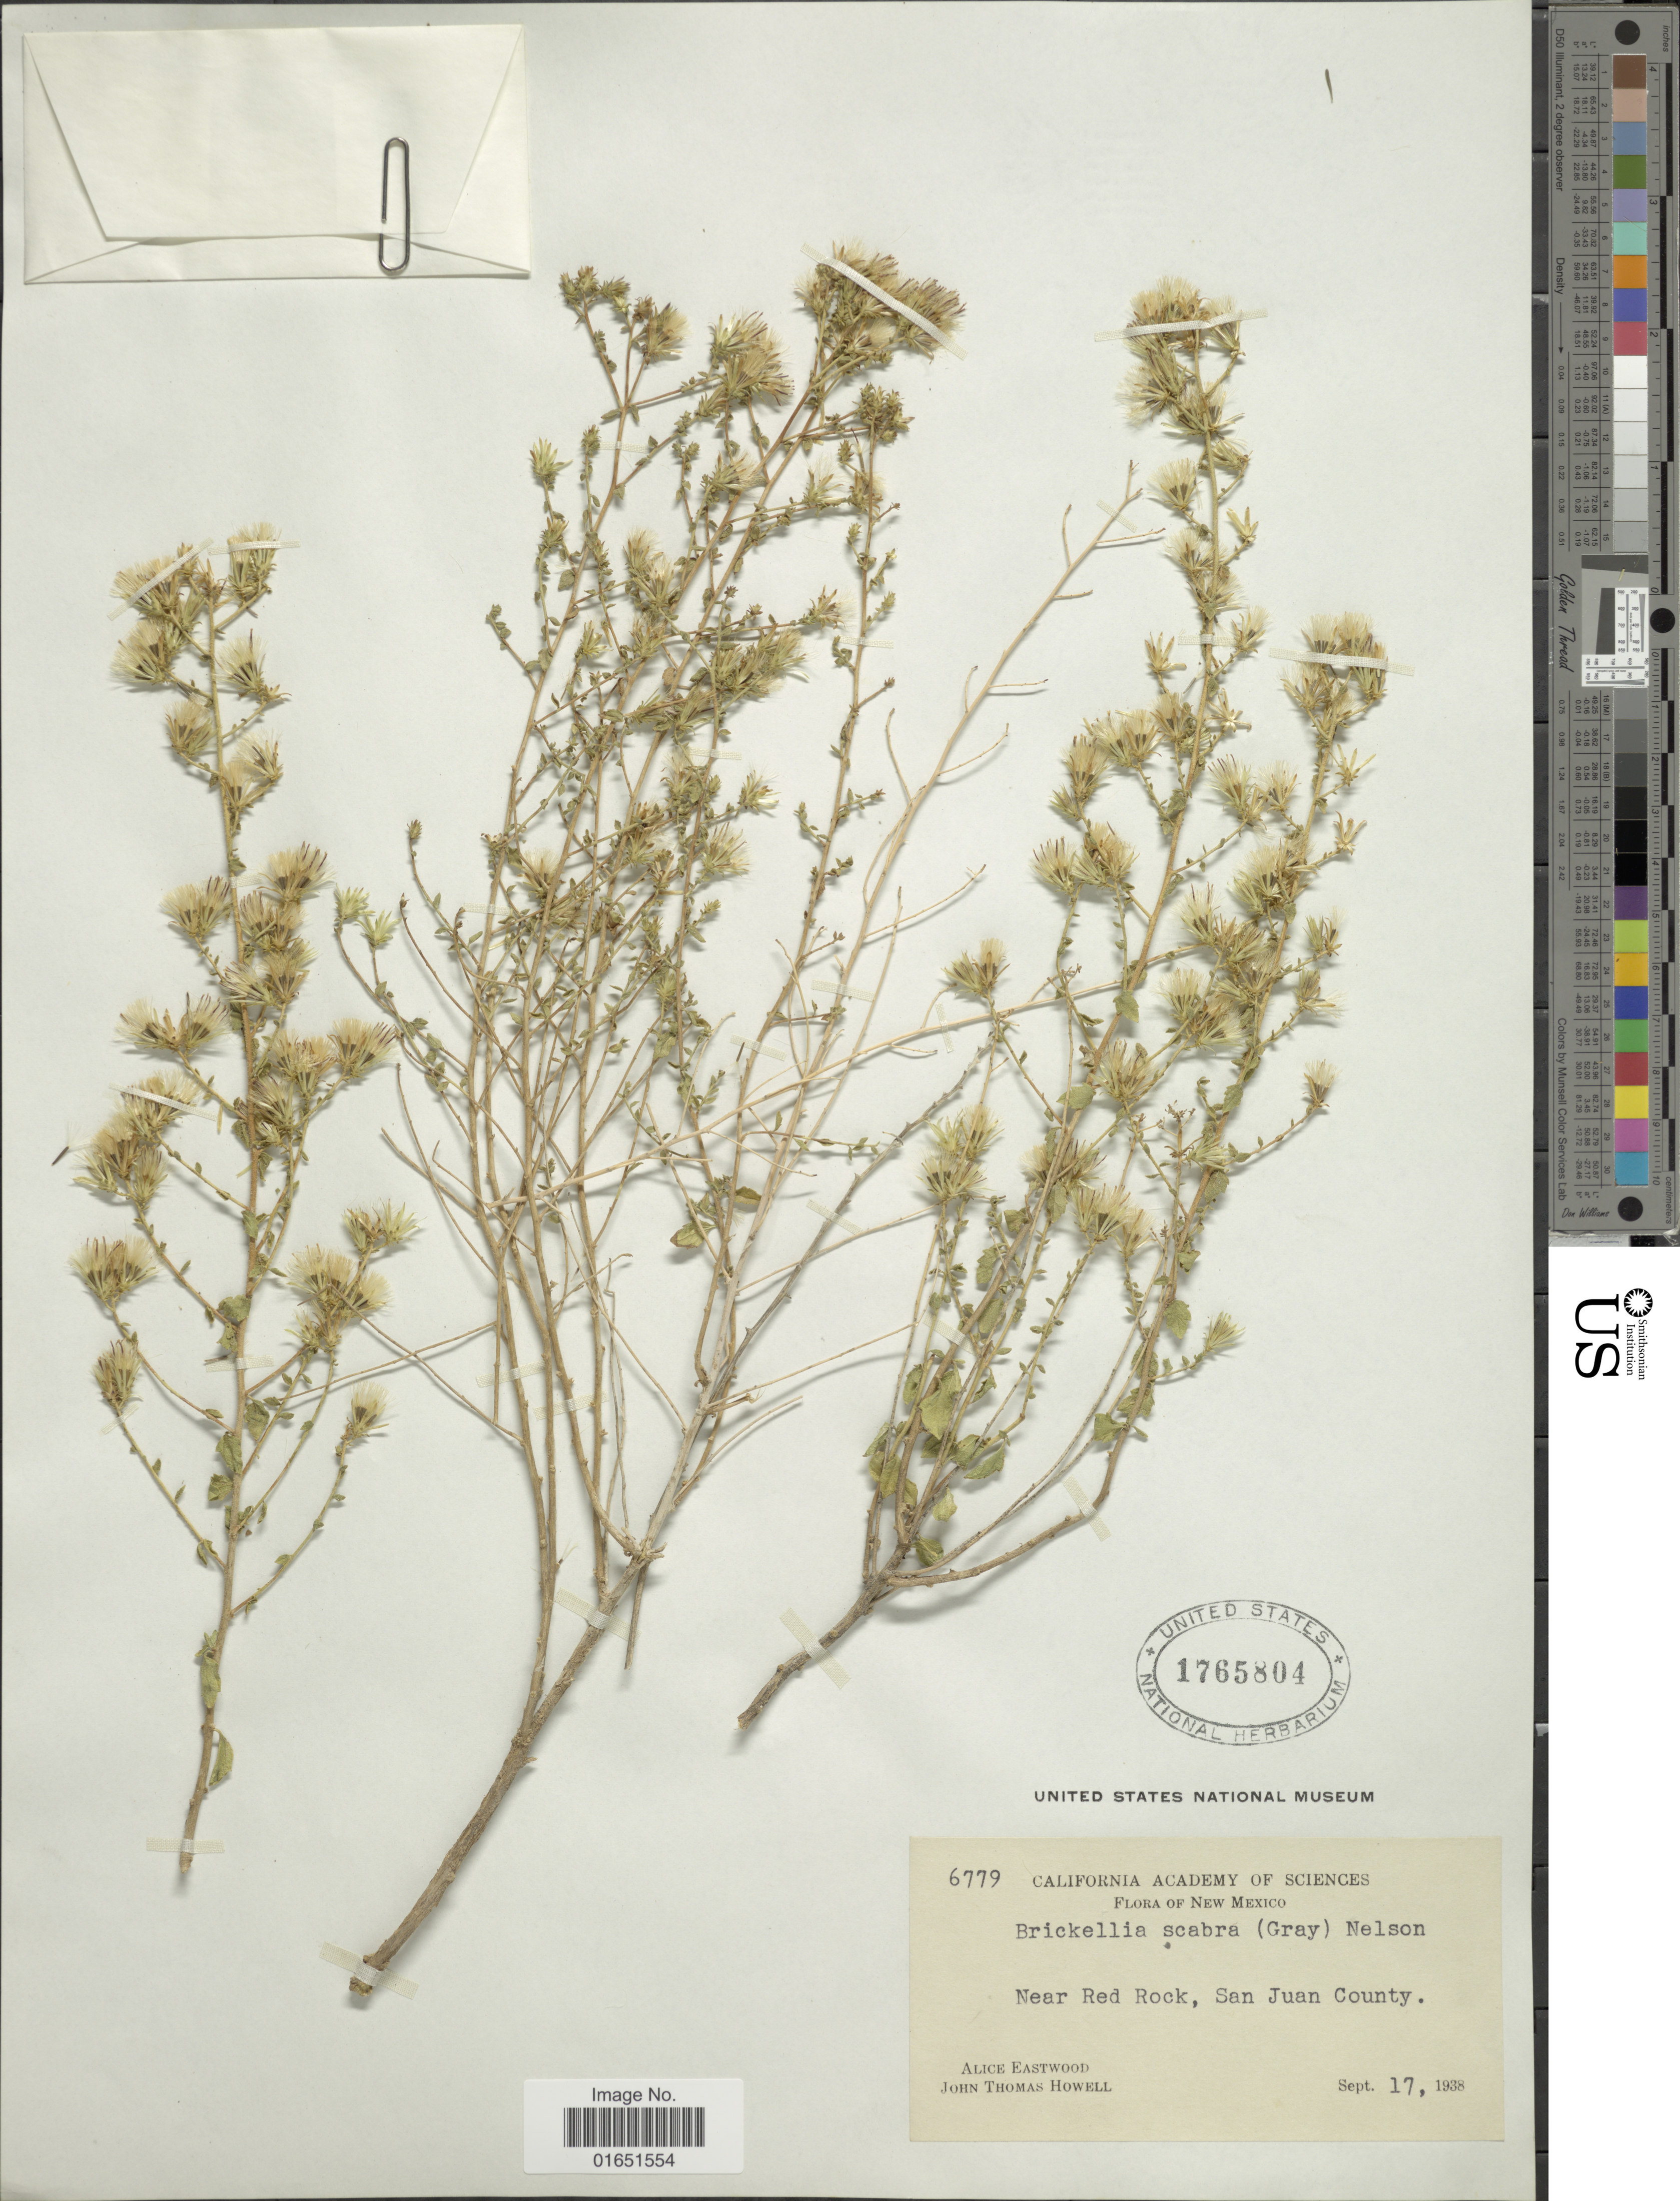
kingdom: Plantae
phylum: Tracheophyta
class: Magnoliopsida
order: Asterales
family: Asteraceae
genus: Brickellia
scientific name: Brickellia scabra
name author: (A. Gray) A. Nelson ex B.L. Rob.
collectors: A. Eastwood & J. T. Howell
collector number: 6779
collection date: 1938-09-17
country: United States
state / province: New Mexico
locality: Near Red Rock, San Juan County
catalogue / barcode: US 1765804